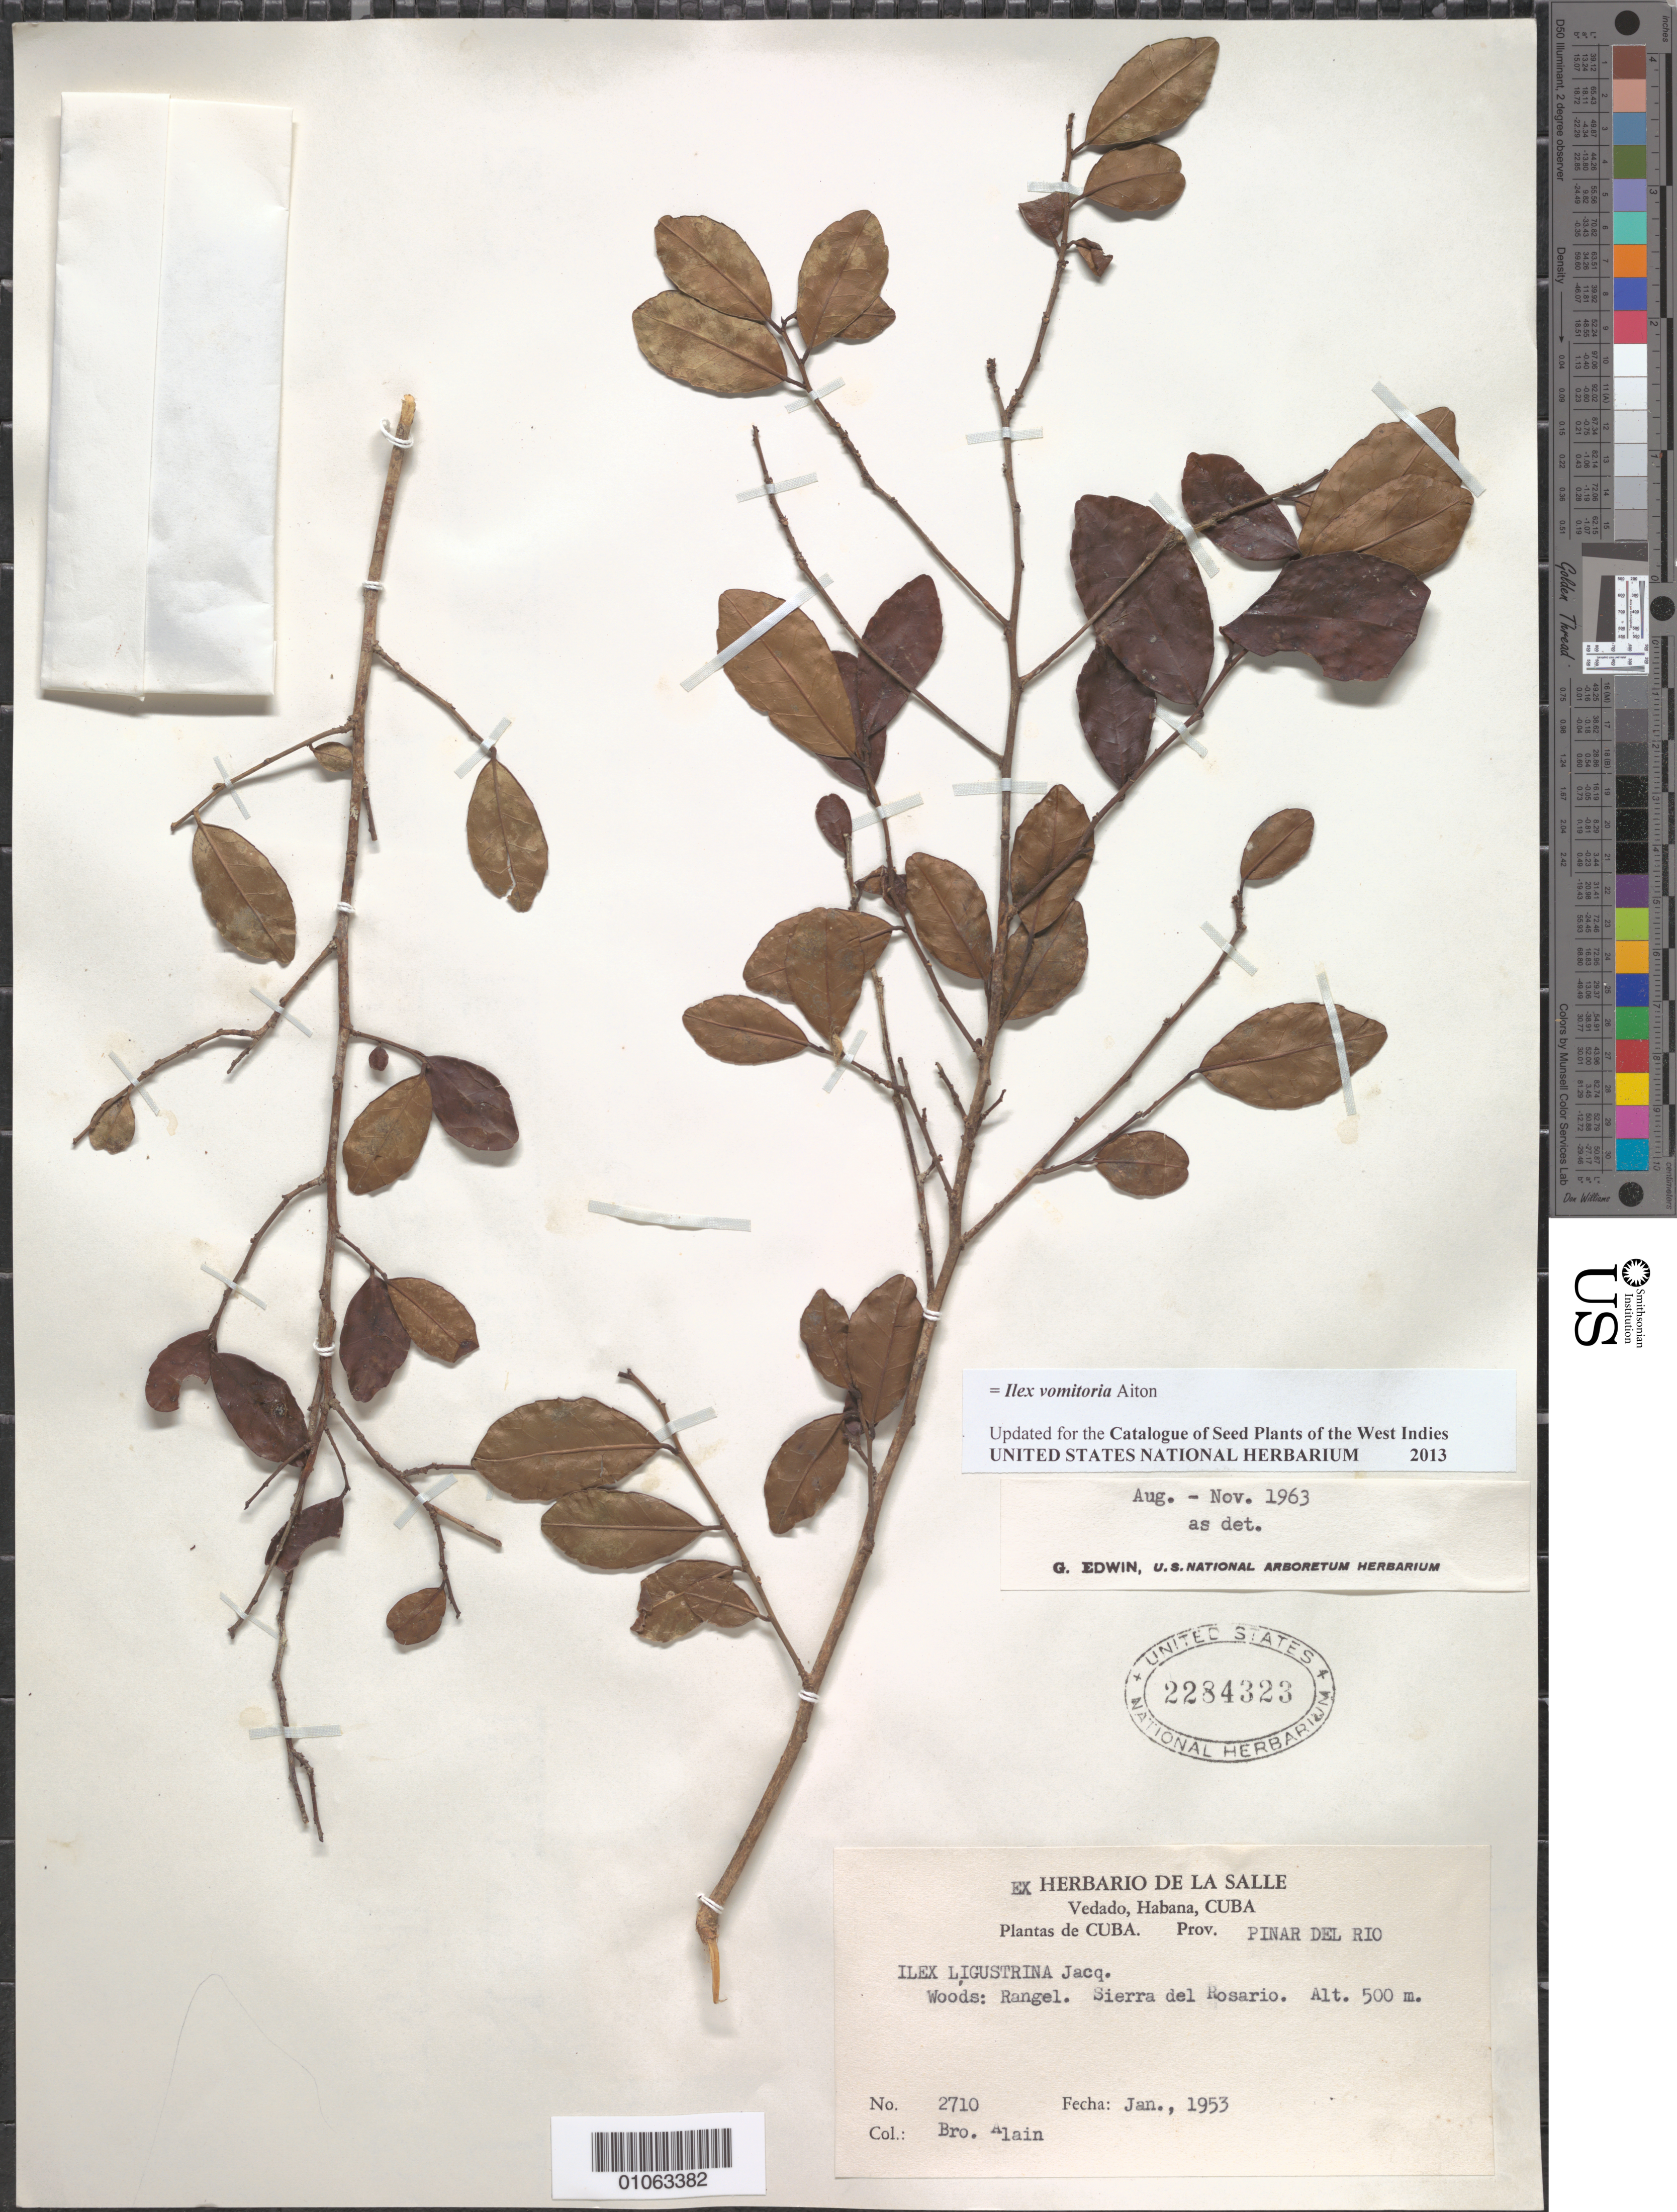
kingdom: Plantae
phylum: Tracheophyta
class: Magnoliopsida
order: Aquifoliales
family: Aquifoliaceae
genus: Ilex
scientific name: Ilex vomitoria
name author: Aiton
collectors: A. H. Liogier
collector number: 2710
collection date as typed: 01 Jan 1953 to 31 Jan 1953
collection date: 1953-01-01/1953-01-31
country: Cuba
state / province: Pinar del Rio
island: Cuba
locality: Woods: Rangel, Sierra de Rosario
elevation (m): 500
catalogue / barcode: US 2284323